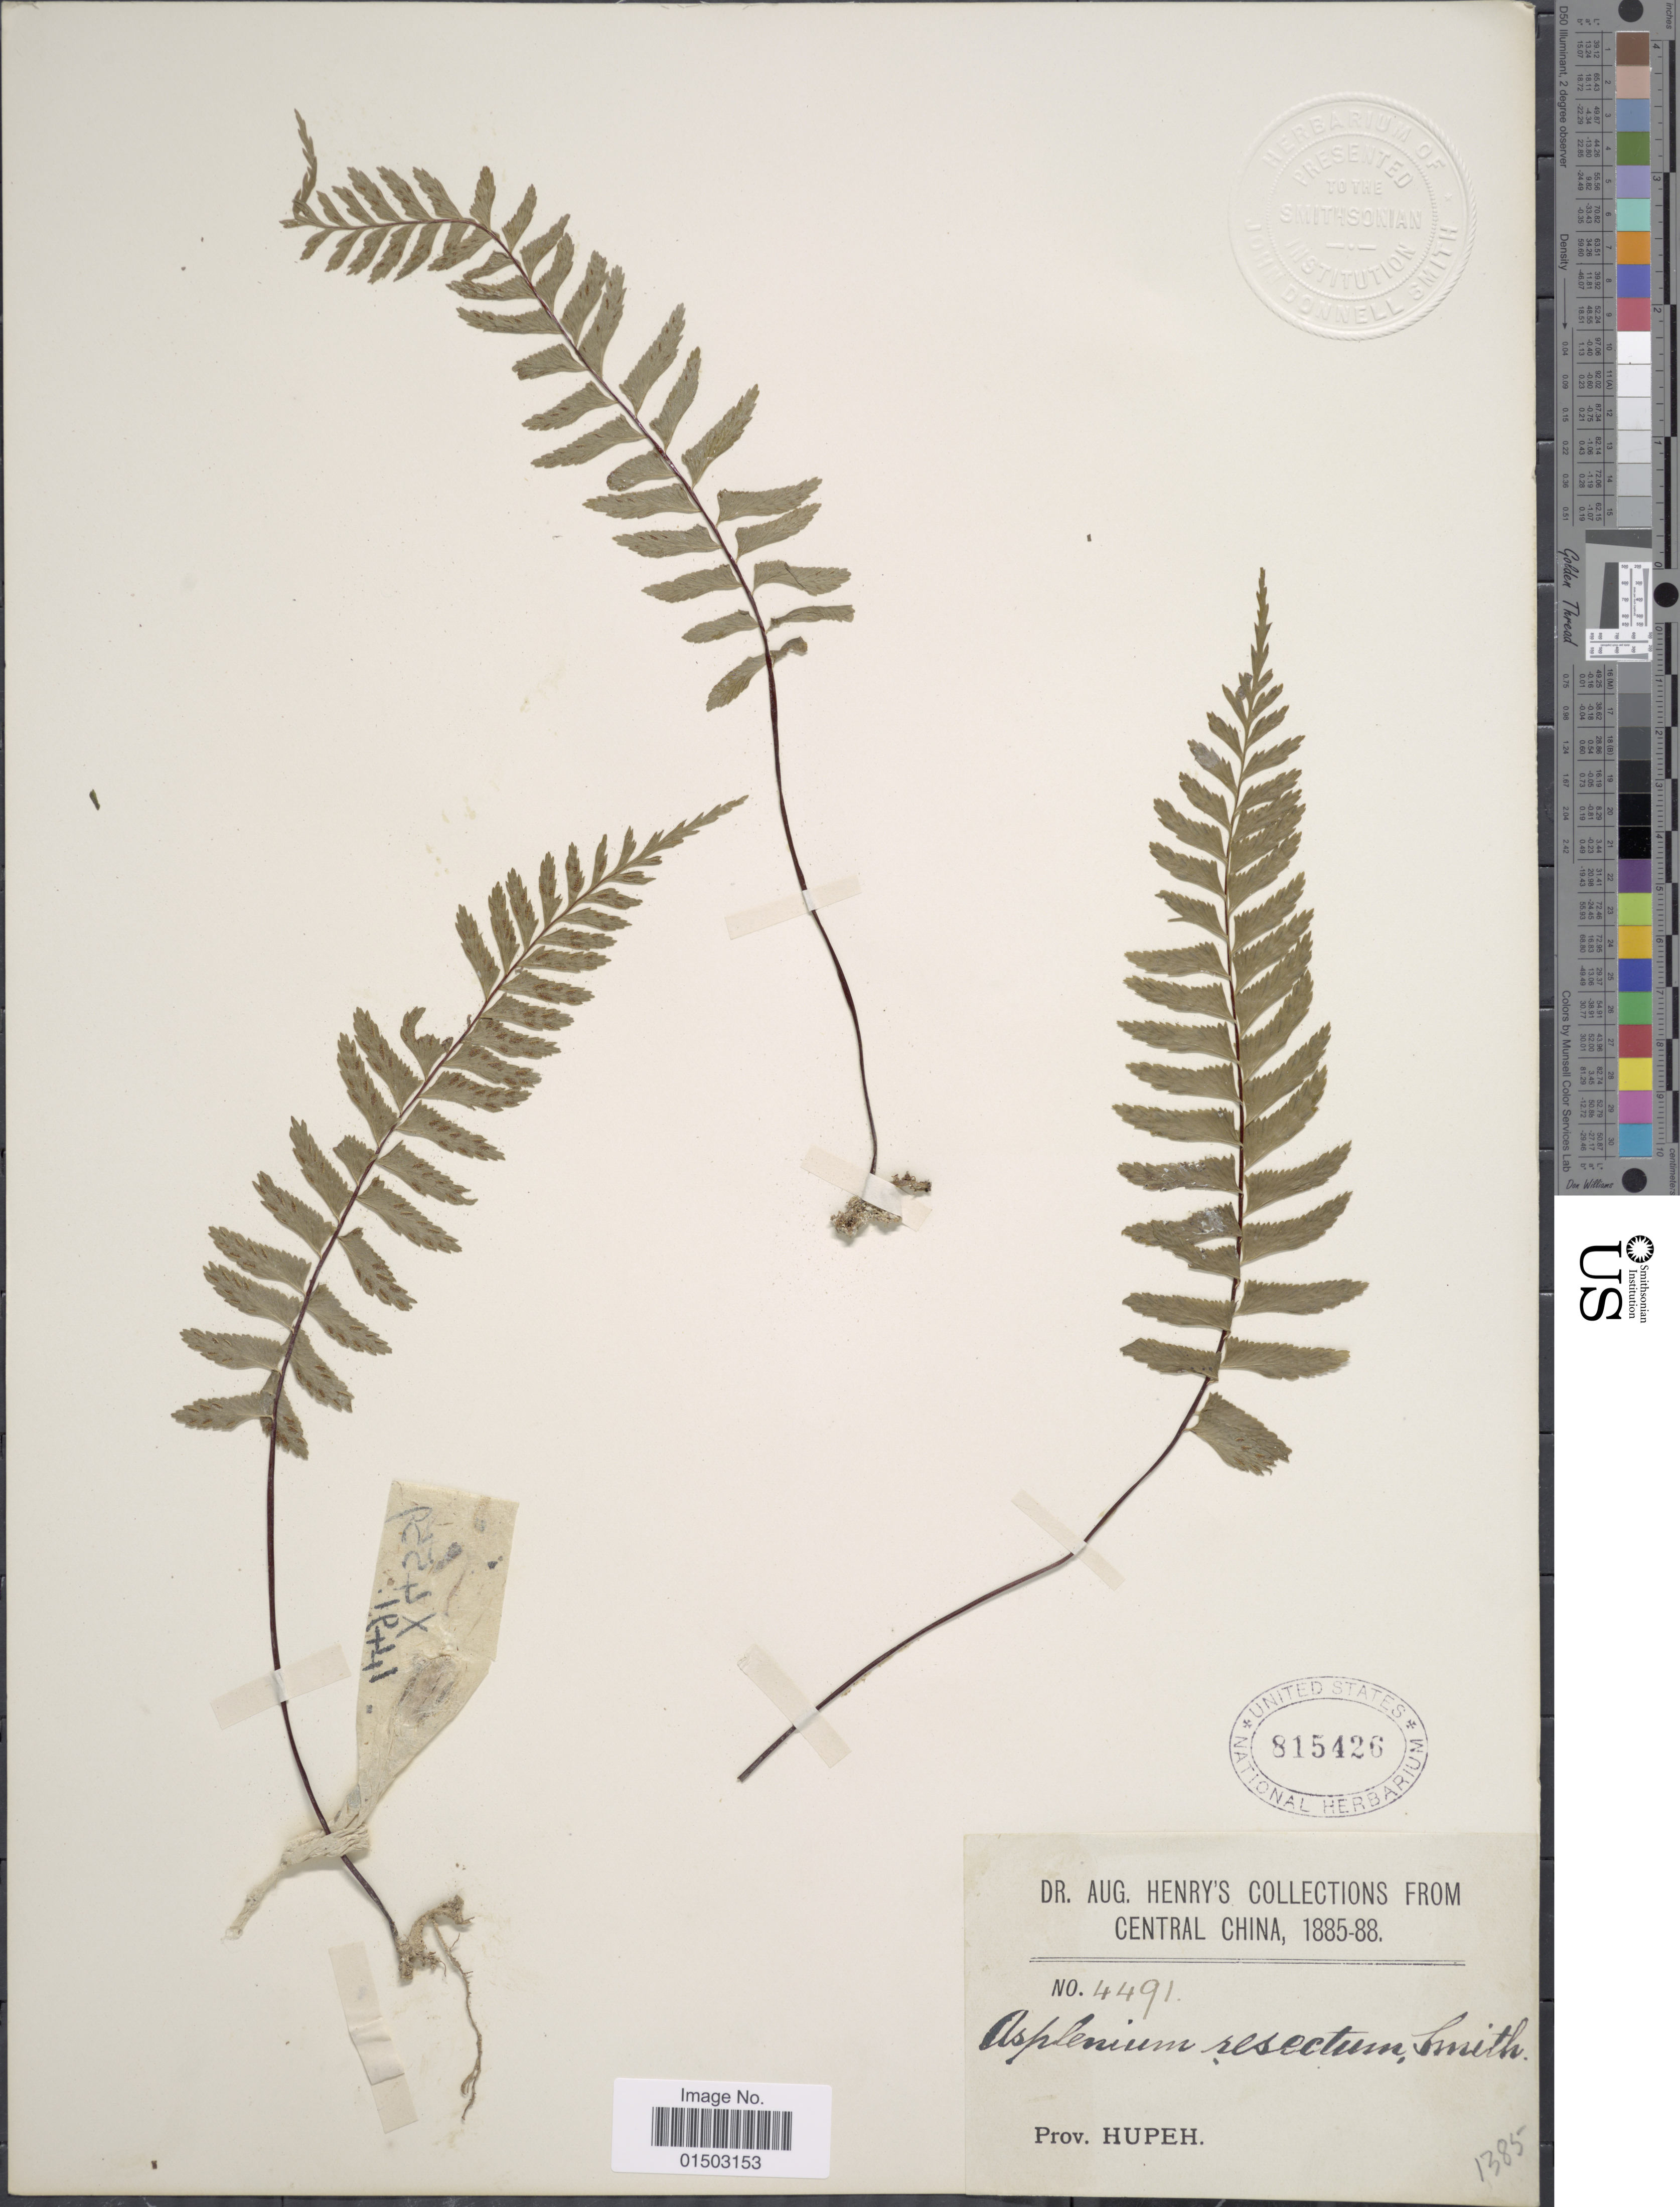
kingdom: Plantae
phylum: Tracheophyta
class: Polypodiopsida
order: Polypodiales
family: Aspleniaceae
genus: Hymenasplenium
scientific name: Hymenasplenium unilaterale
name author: (Lam.) Hayata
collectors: A. Henry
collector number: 4491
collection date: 1885/1888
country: China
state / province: Hubei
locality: Prov.Hupeh. Central China.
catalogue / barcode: US 815426